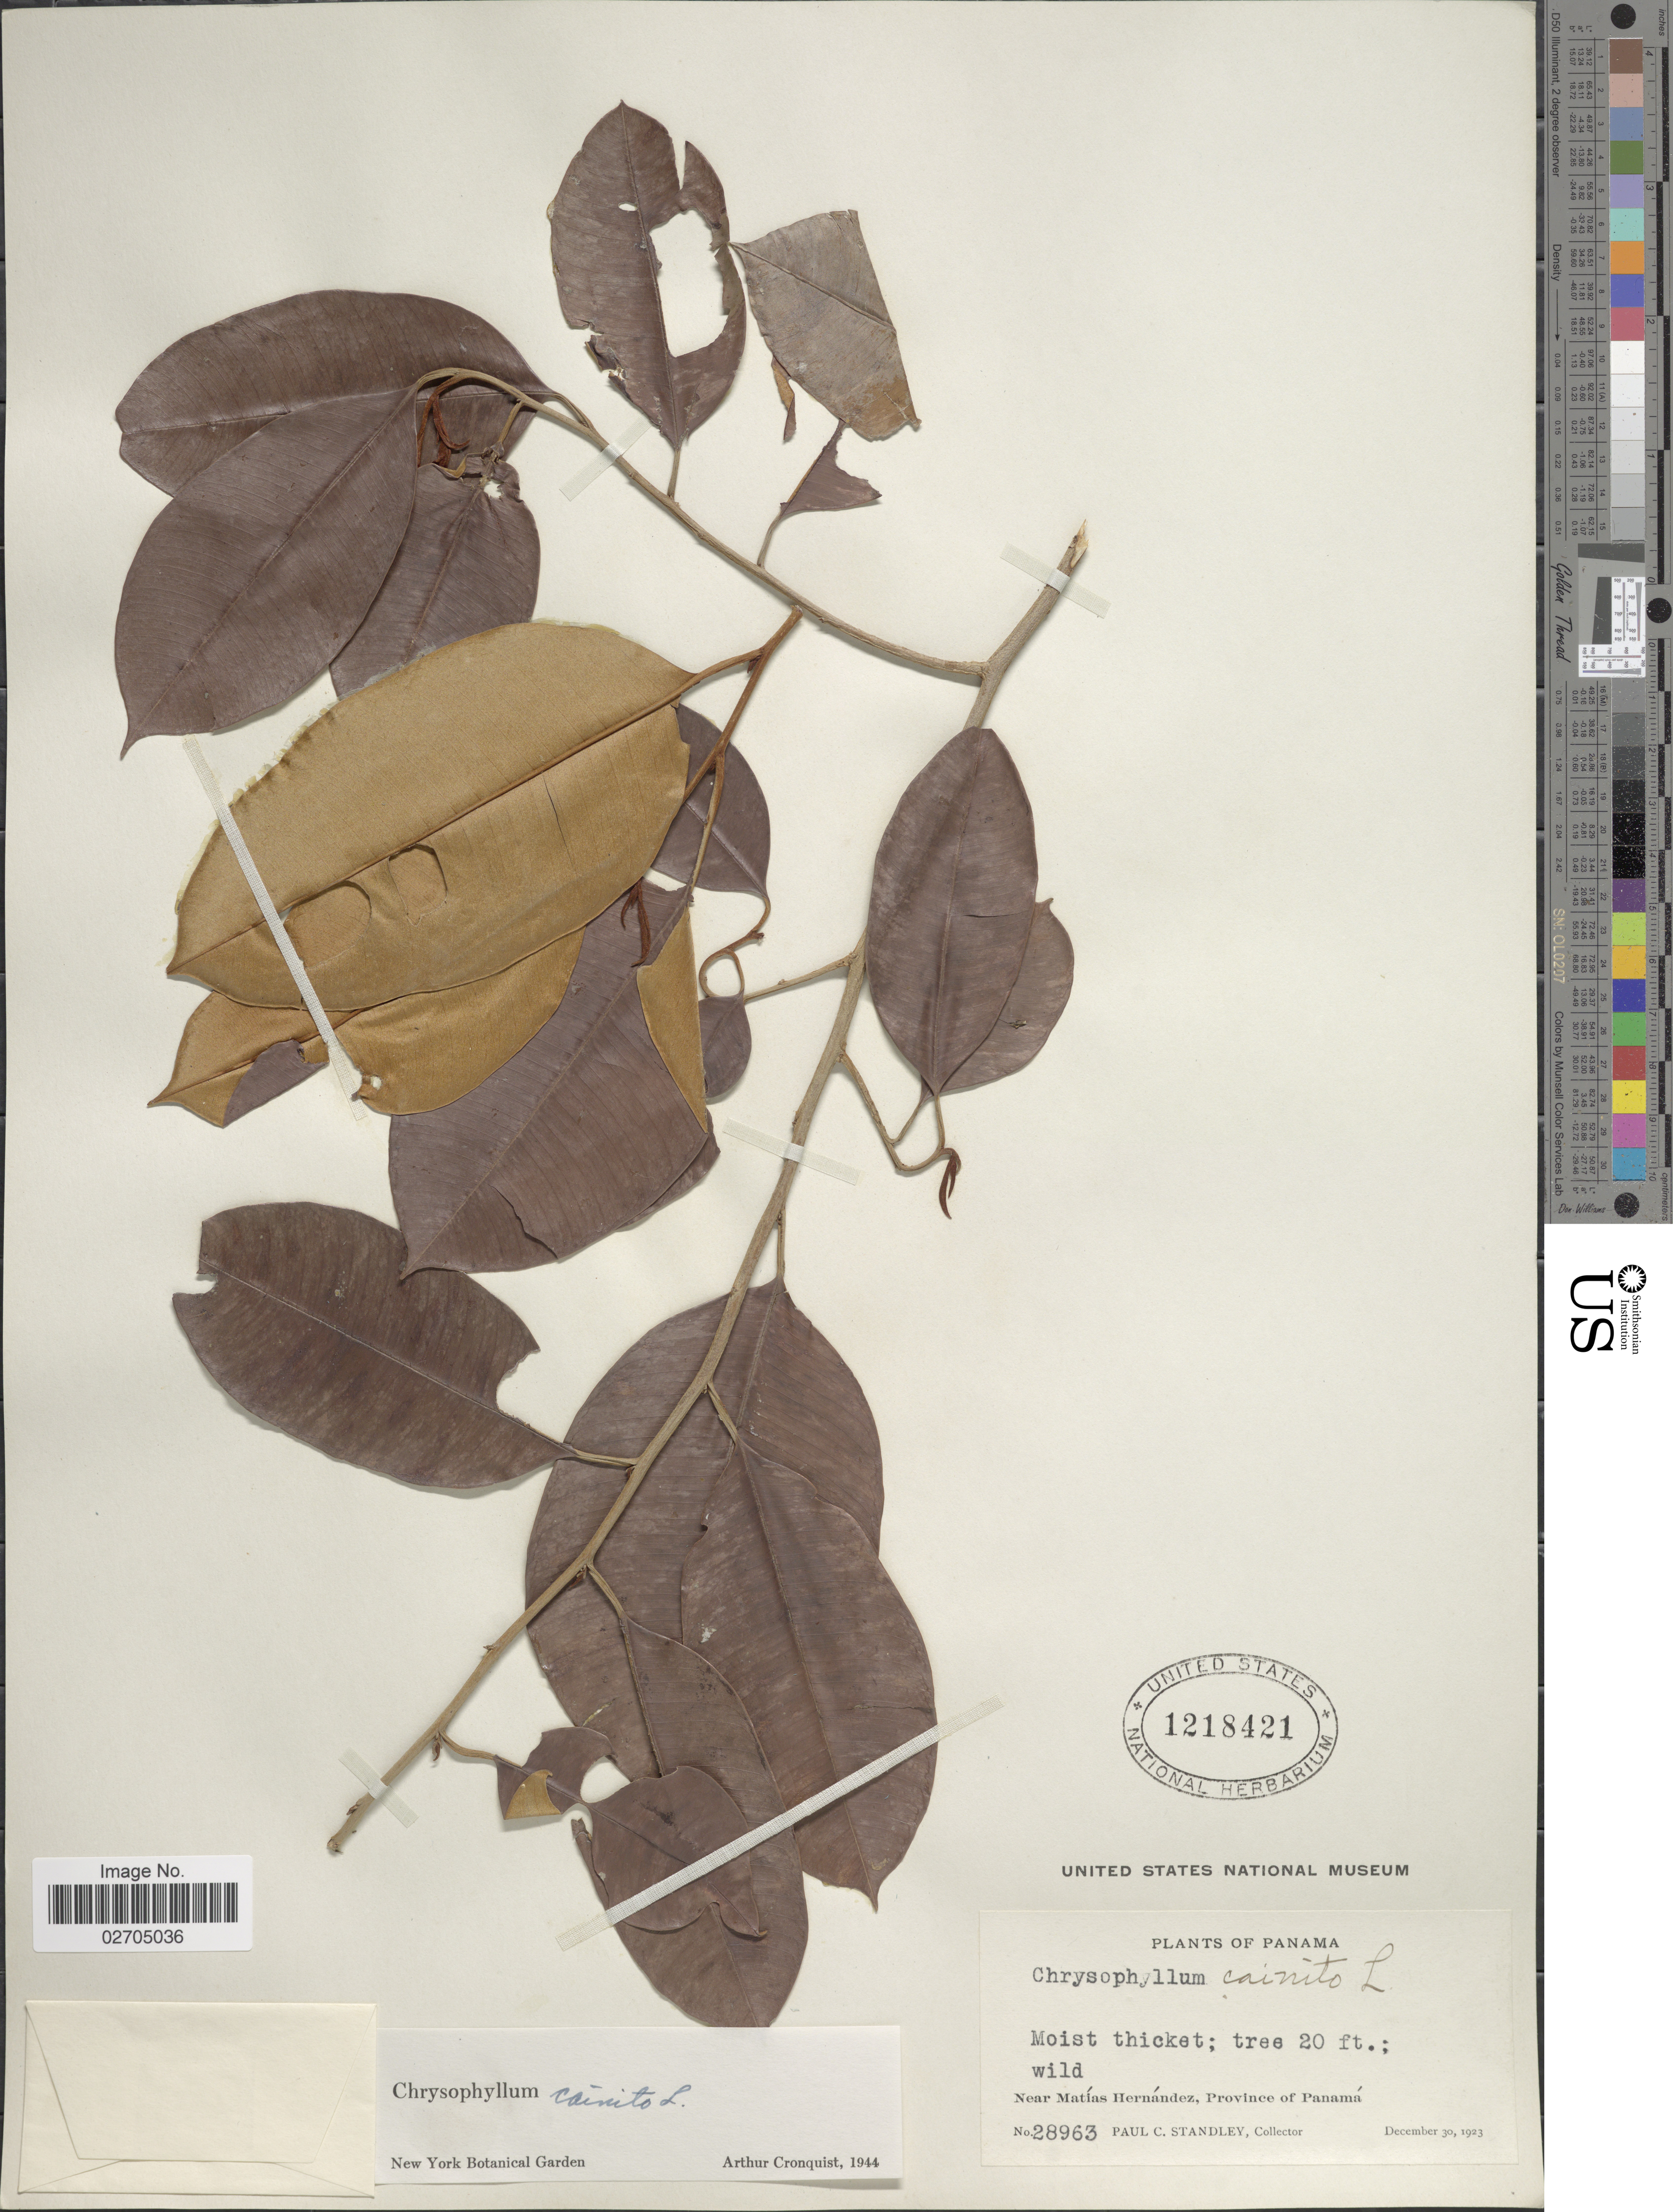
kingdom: Plantae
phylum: Tracheophyta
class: Magnoliopsida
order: Ericales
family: Sapotaceae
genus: Chrysophyllum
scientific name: Chrysophyllum cainito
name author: L.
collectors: P. C. Standley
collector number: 28963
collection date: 1923-12-30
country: Panama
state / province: Panamá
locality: Near Matias Hernandez.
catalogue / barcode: US 1218421